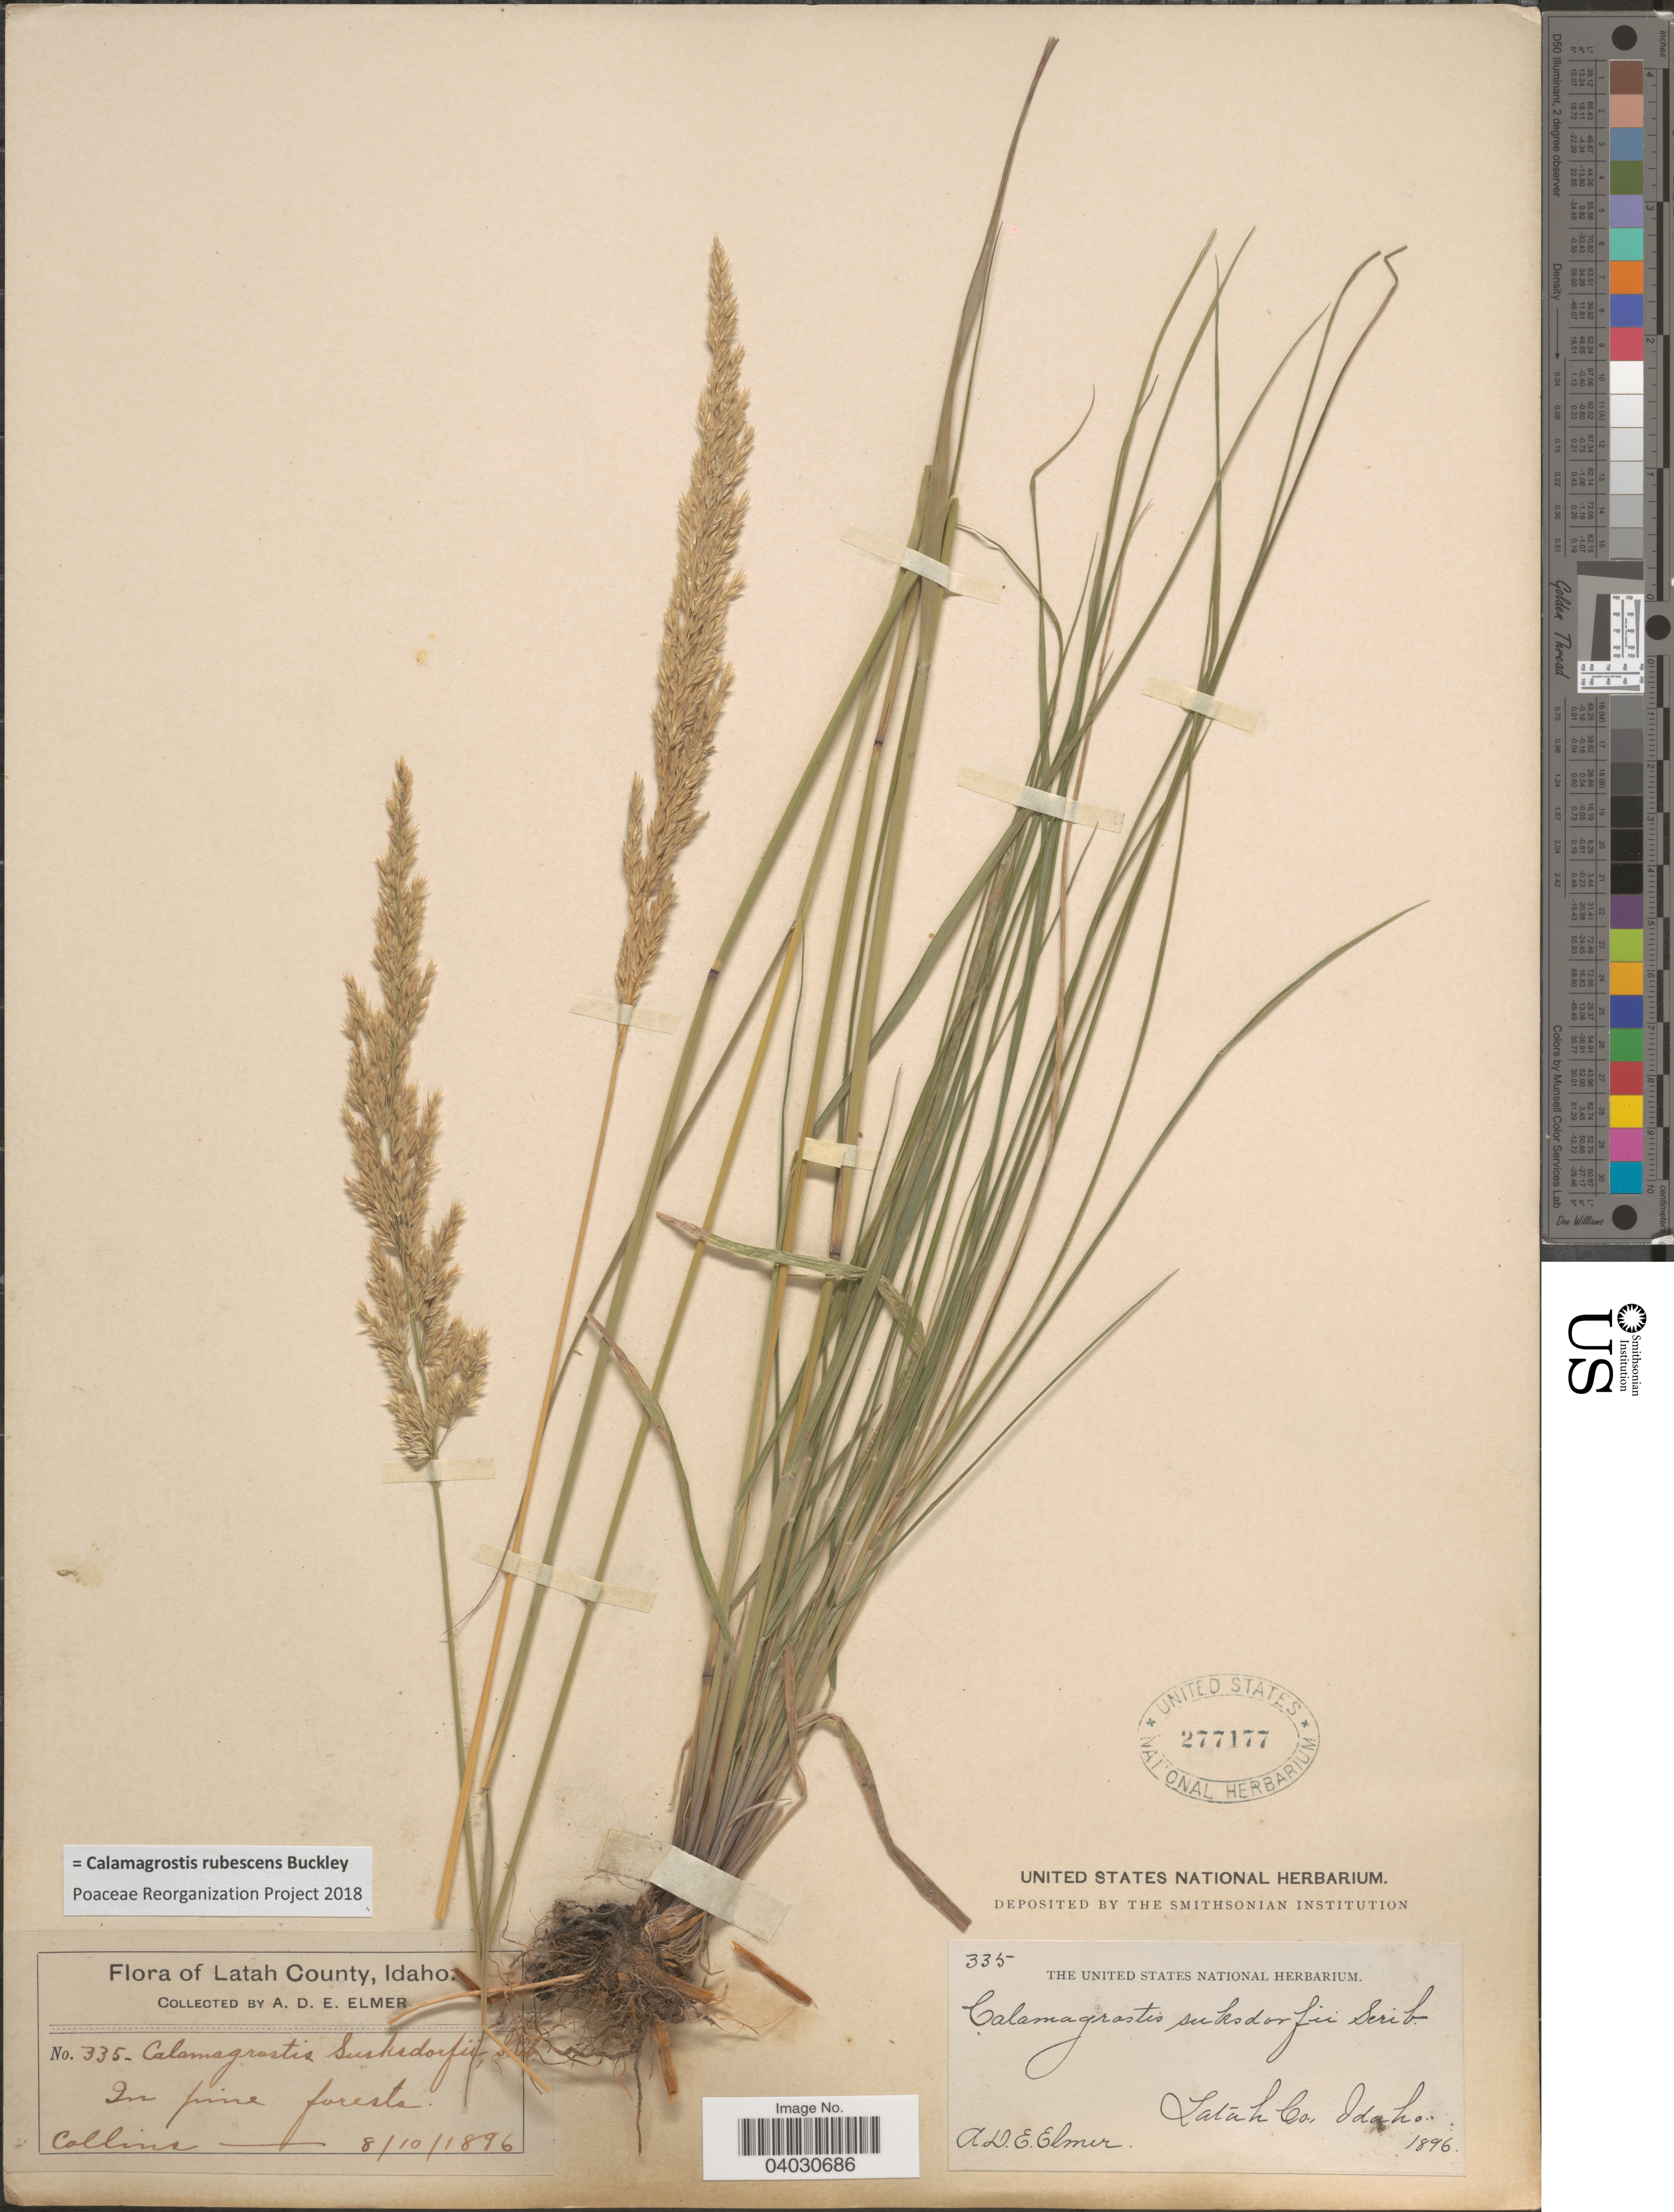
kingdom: Plantae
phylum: Tracheophyta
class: Liliopsida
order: Poales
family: Poaceae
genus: Calamagrostis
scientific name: Calamagrostis rubescens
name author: Buckley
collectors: A. D. E. Elmer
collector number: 335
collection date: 1896-08-10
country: United States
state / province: Idaho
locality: Latah County. Collins.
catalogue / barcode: US 277177